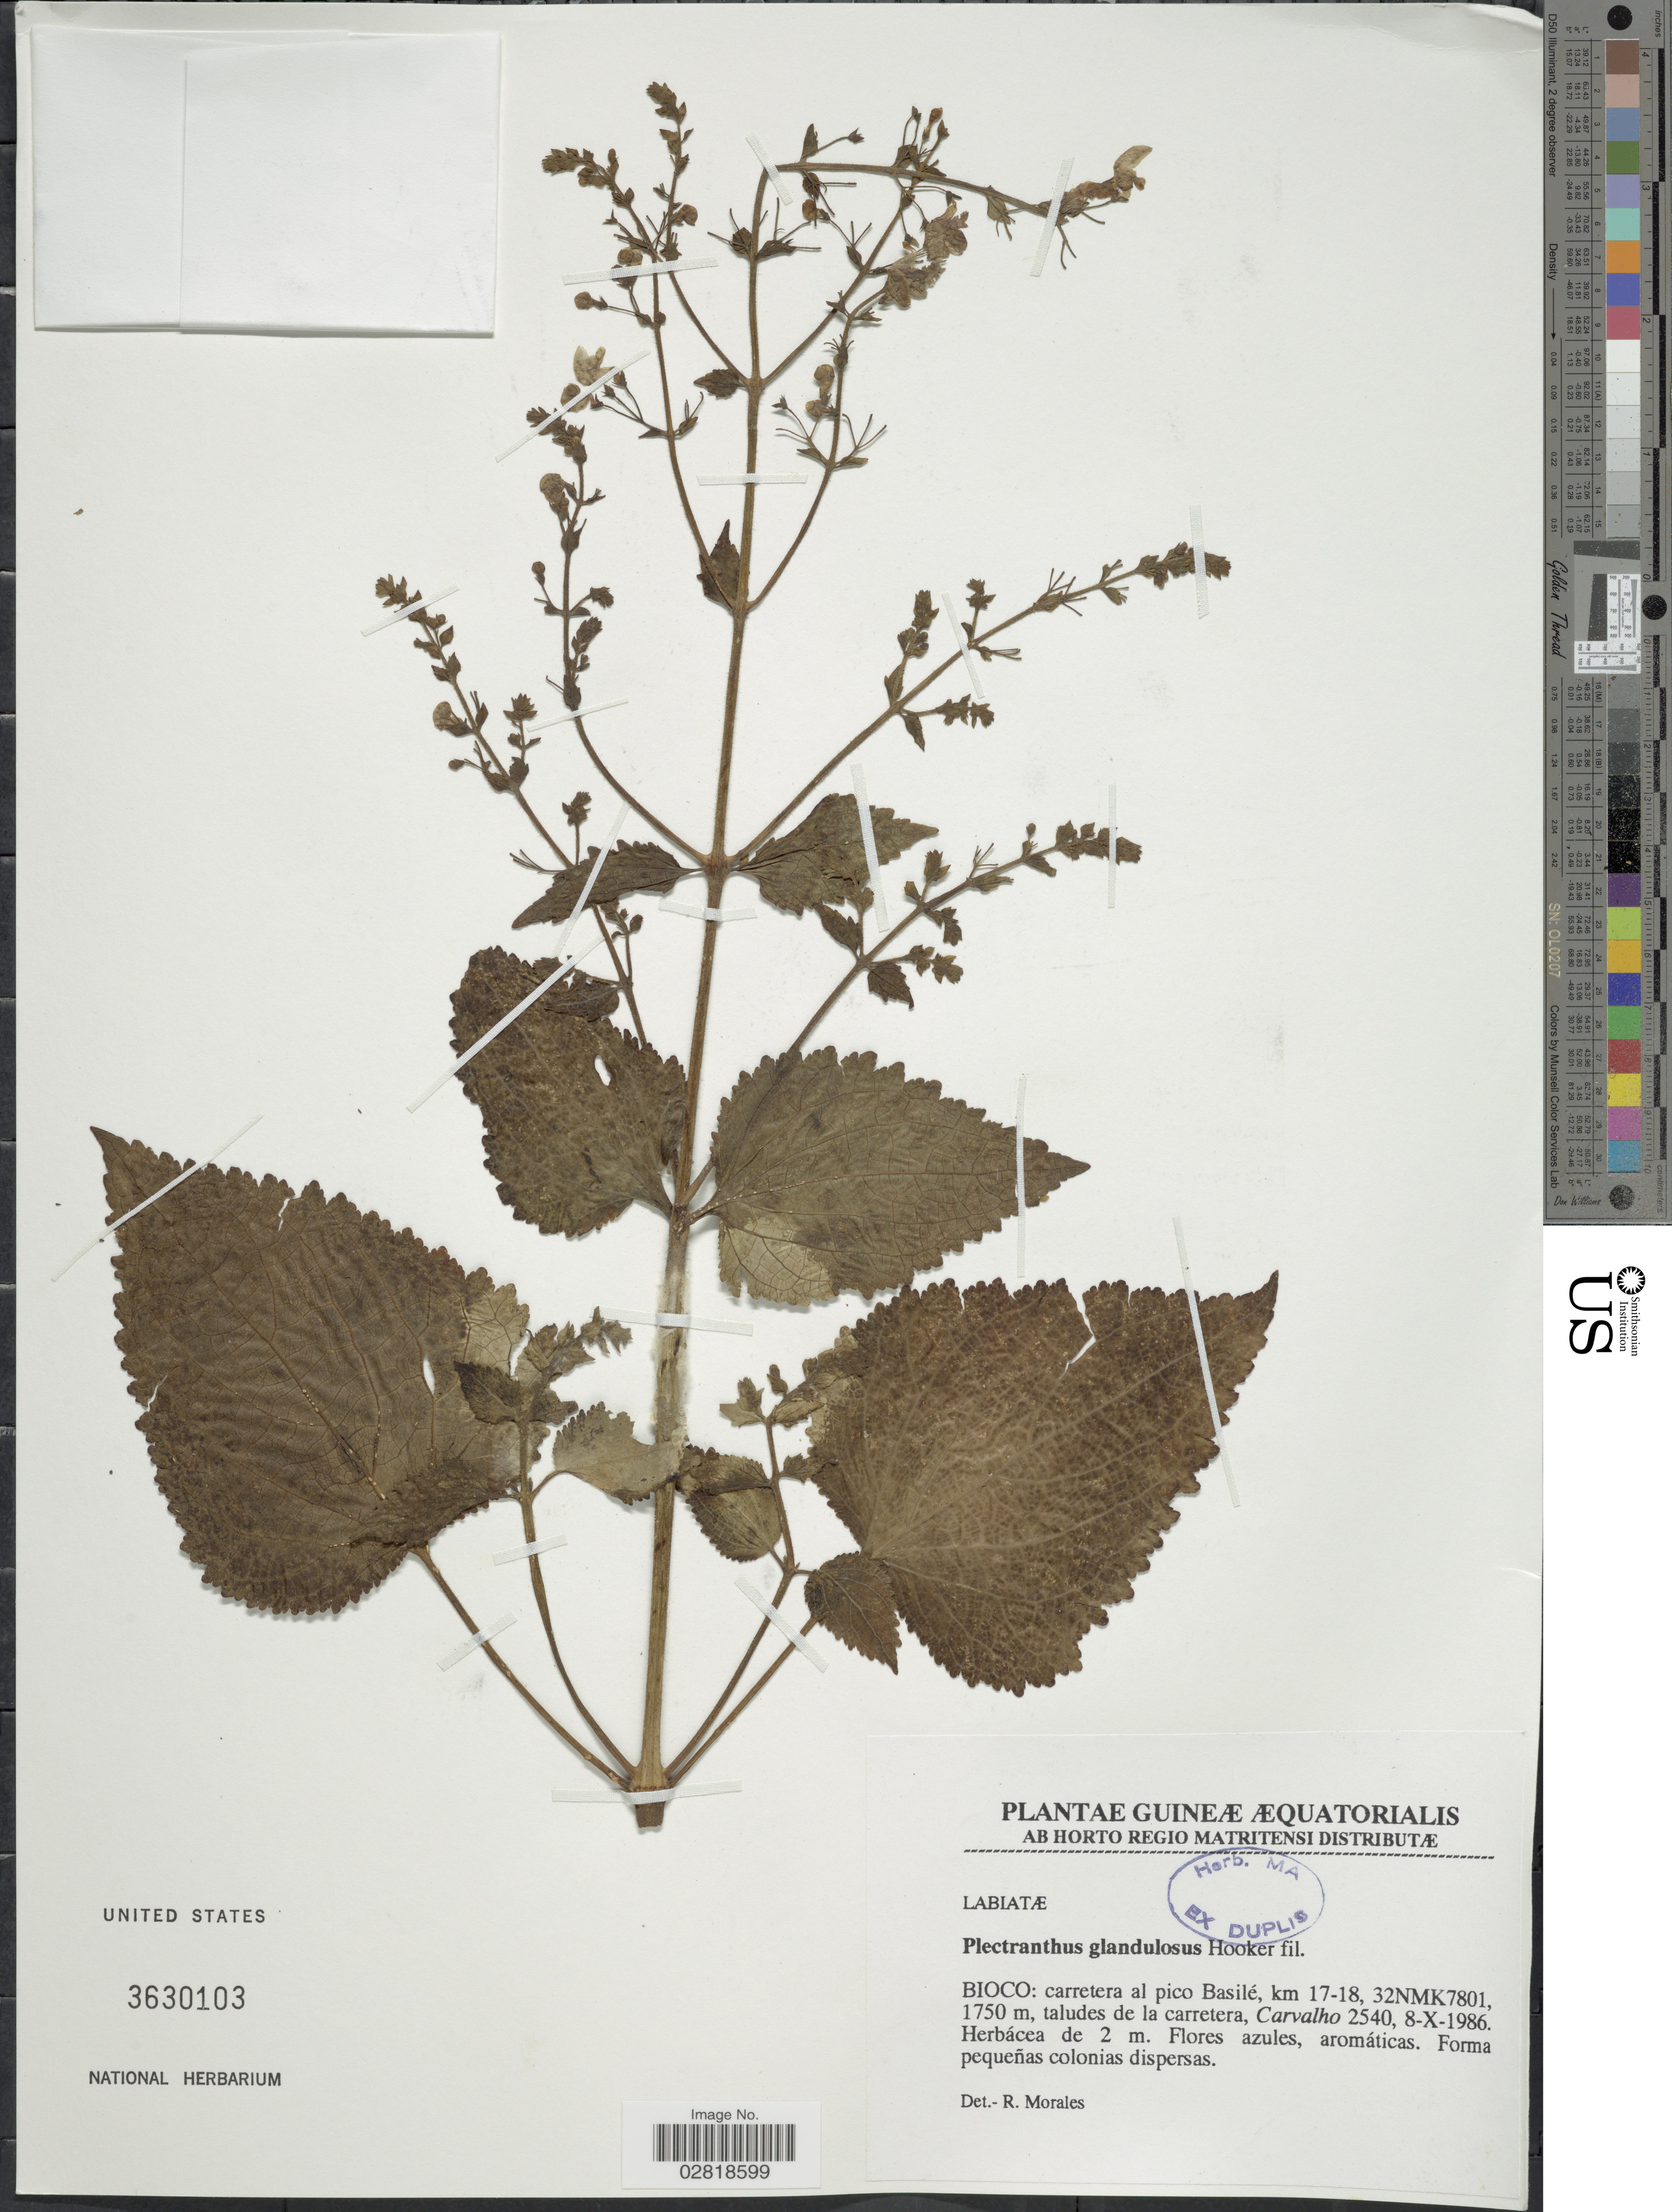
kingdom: Plantae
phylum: Tracheophyta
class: Magnoliopsida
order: Lamiales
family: Lamiaceae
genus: Plectranthus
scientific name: Plectranthus glandulosus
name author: Hook. f.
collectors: Carvalho, --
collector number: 2540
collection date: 1986-10-08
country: Equatorial Guinea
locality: Guineæ Æquatorialis. Bioco: carretera al pico Basilé, km 17-18, 32NMK7801.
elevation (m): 1750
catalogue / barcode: US 3630103